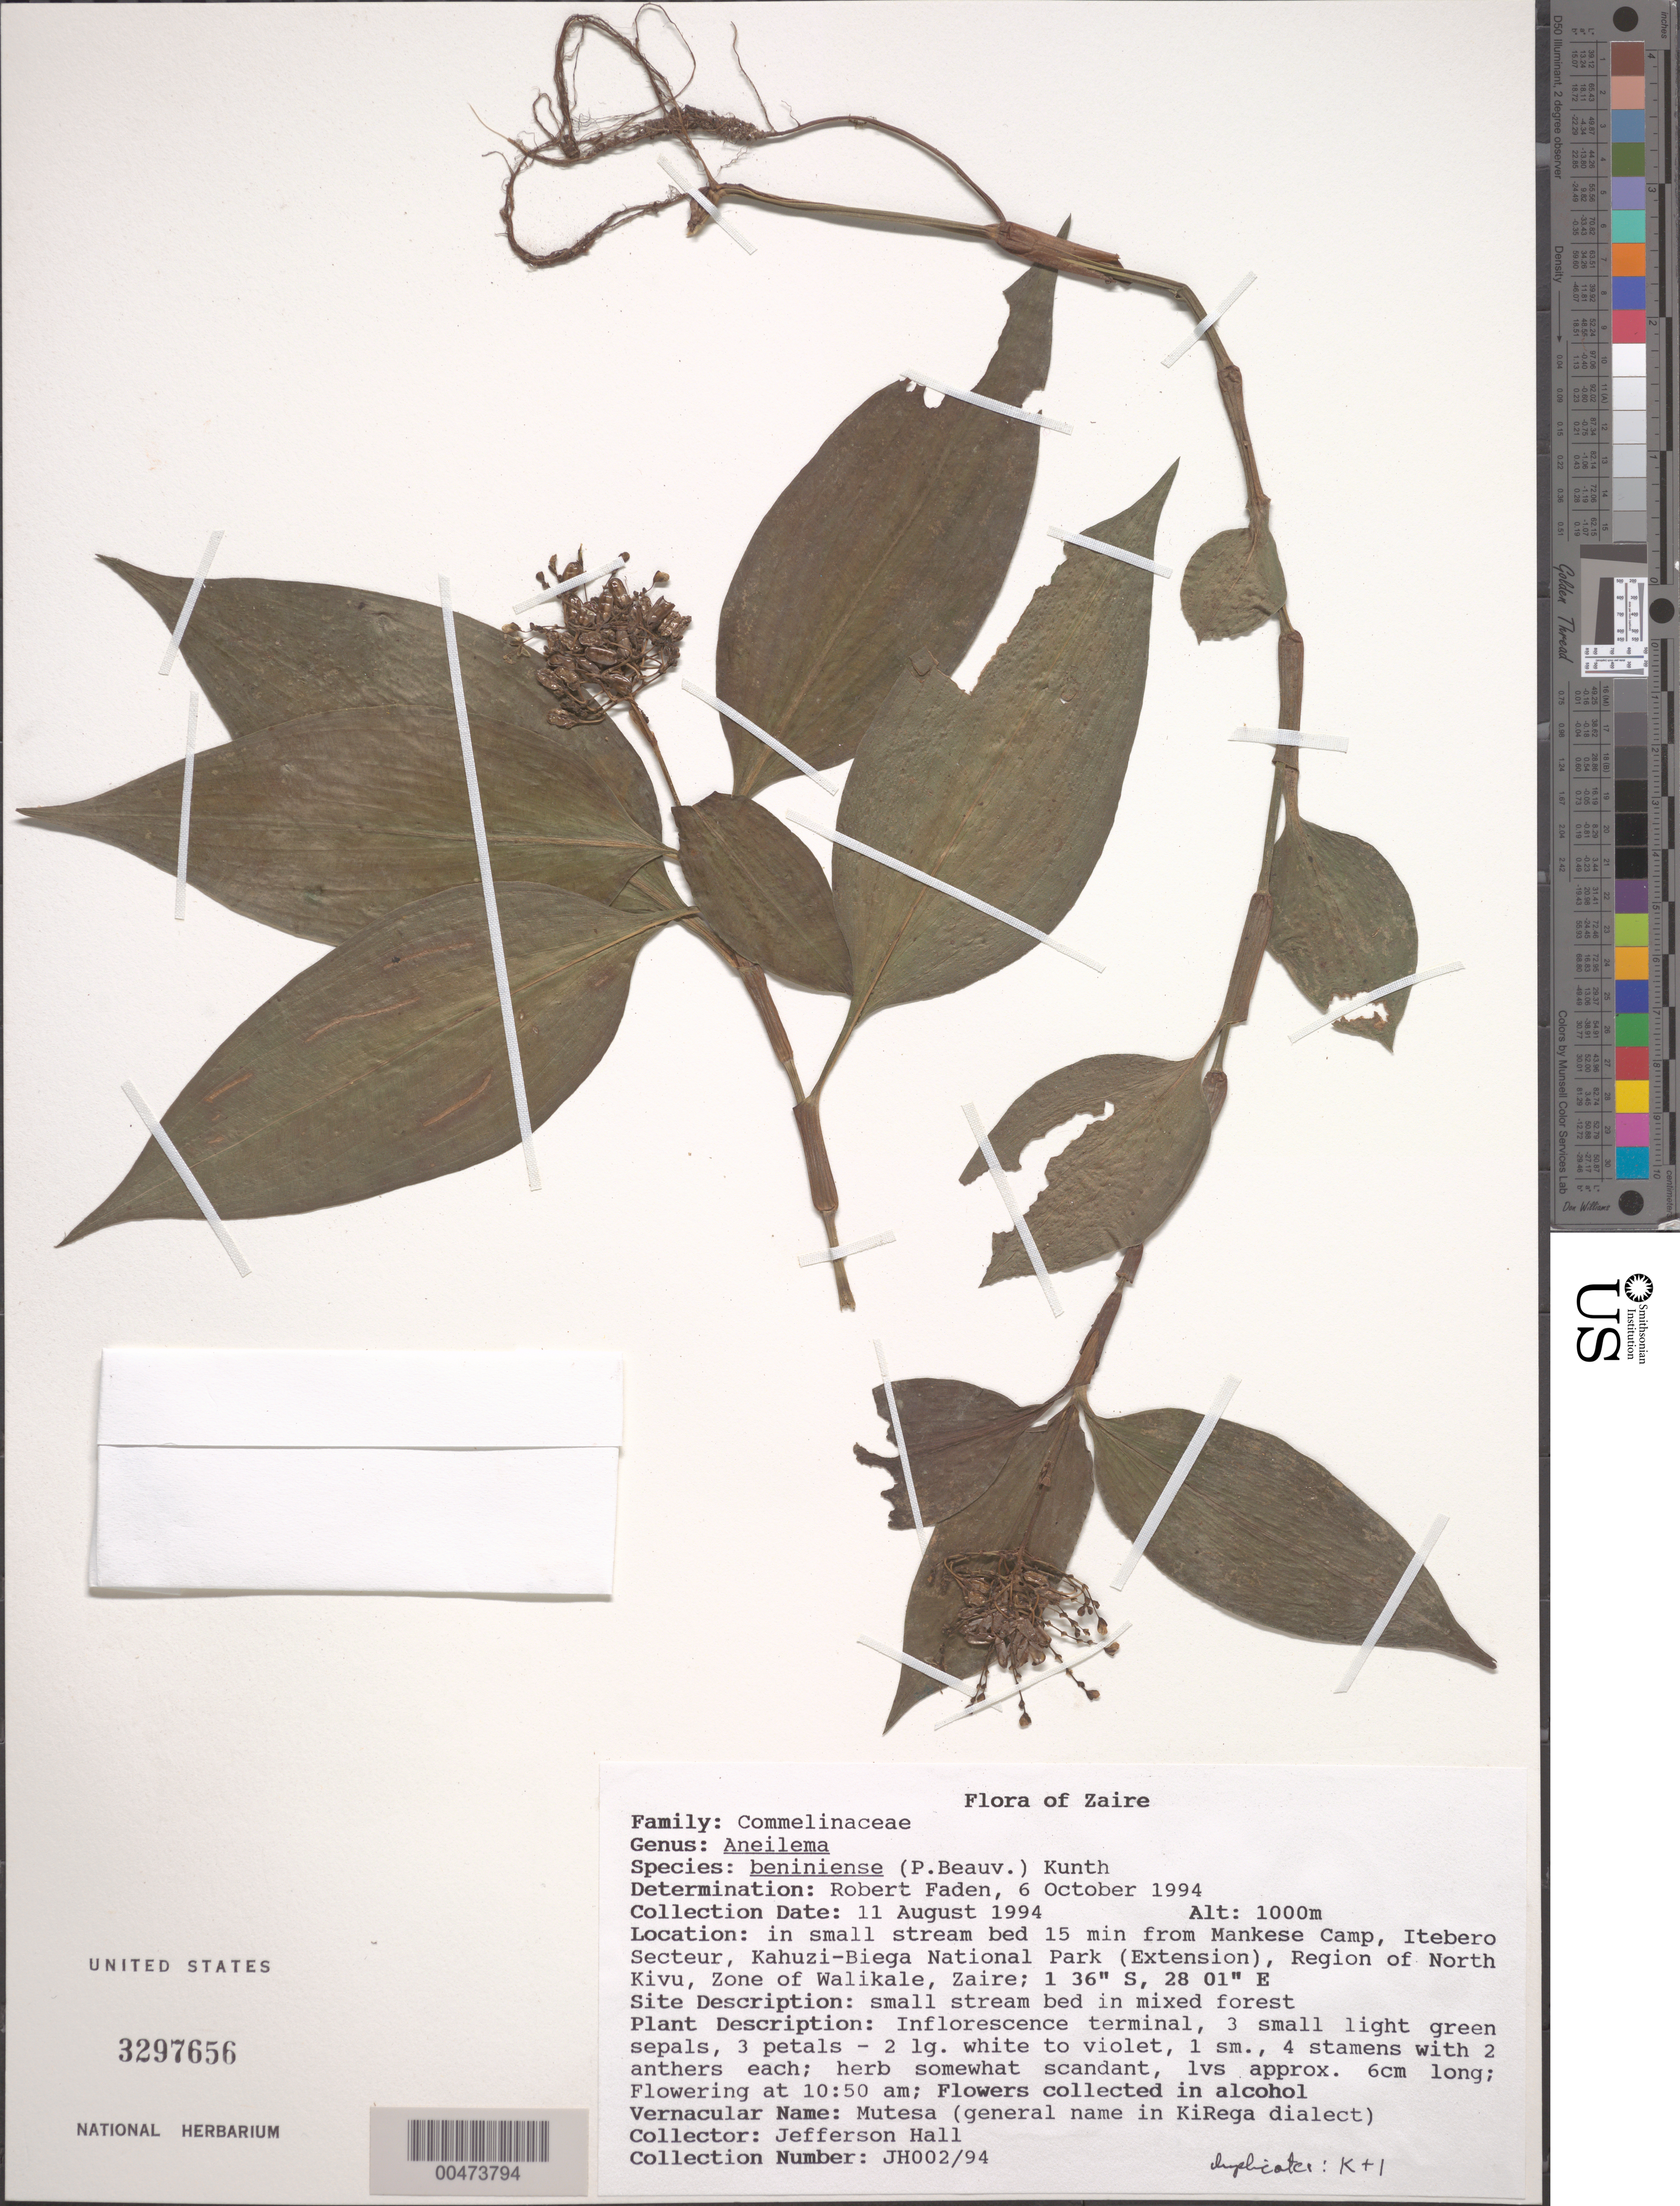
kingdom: Plantae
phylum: Tracheophyta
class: Liliopsida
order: Commelinales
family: Commelinaceae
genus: Aneilema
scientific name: Aneilema beniniense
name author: (P. Beauv.) Kunth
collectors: J. Hall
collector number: Jh002/94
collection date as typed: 11 Aug 1994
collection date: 1994-08-11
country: Congo, Democratic Republic of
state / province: Sud-Kivu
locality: Mankese camp, Itebero secteur, Kahuzi-Biega National Park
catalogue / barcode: US 3297656